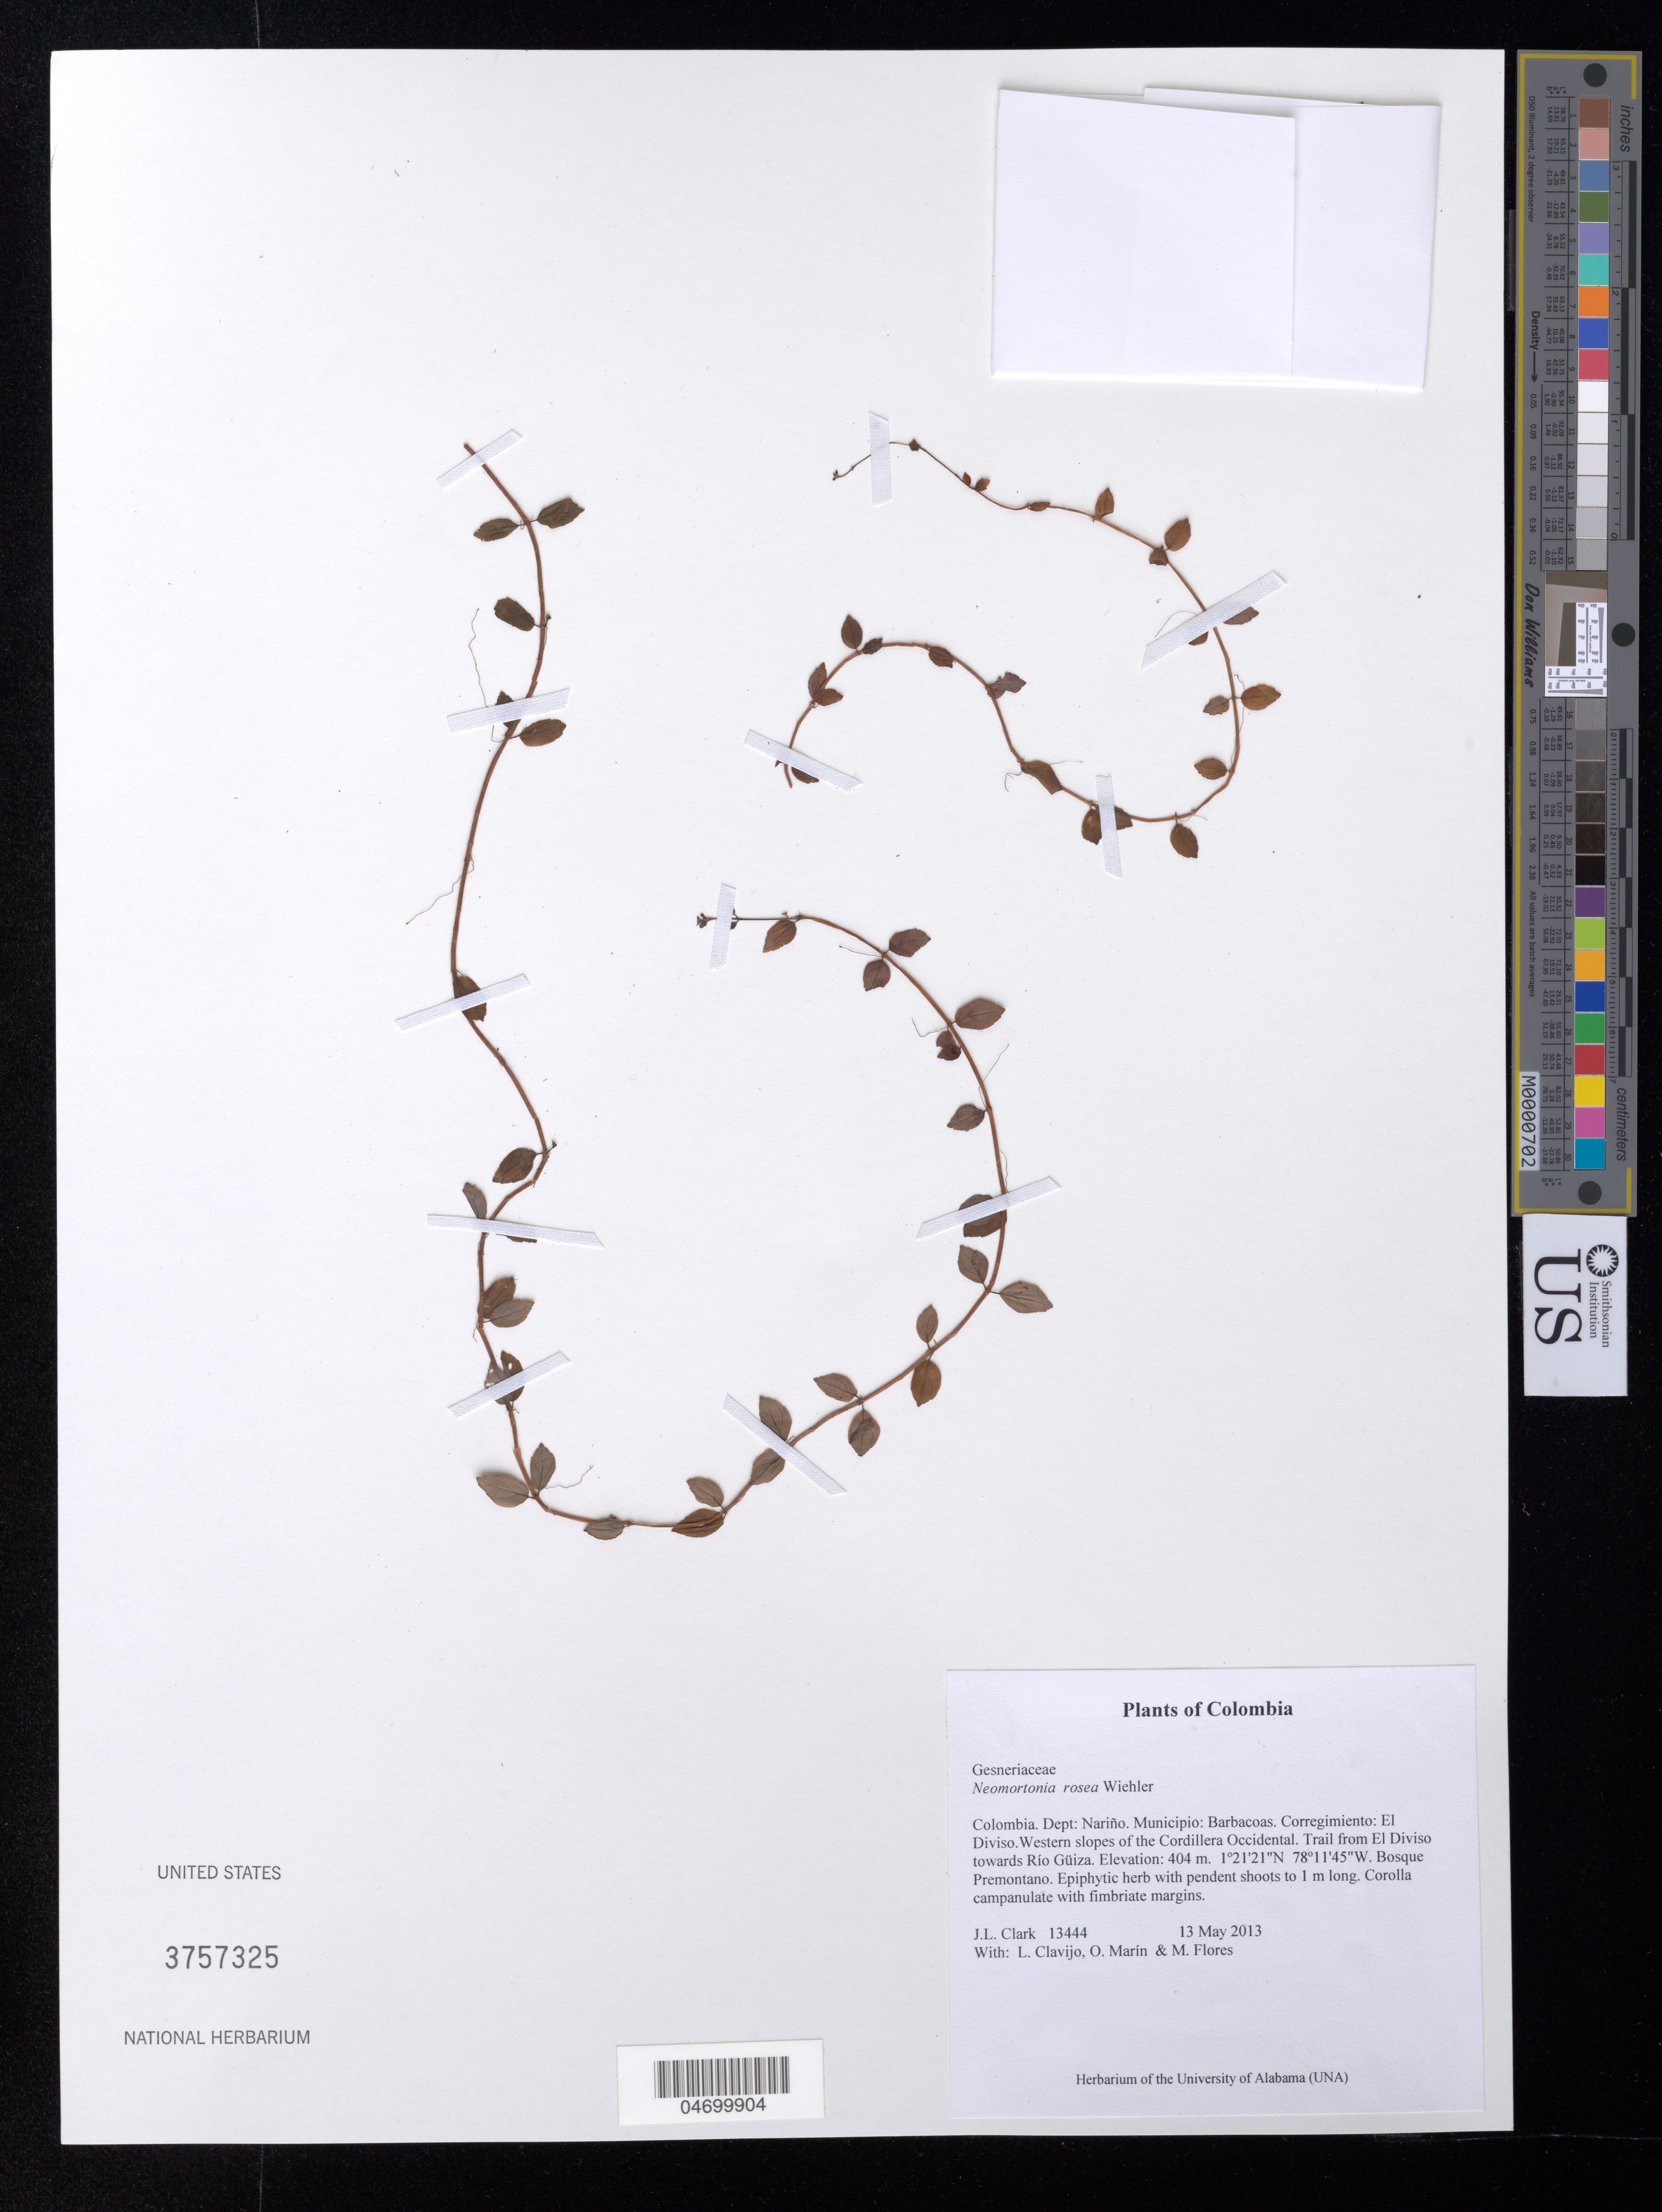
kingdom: Plantae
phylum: Tracheophyta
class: Magnoliopsida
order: Lamiales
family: Gesneriaceae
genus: Neomortonia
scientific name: Neomortonia rosea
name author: Wiehler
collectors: J. L. Clark, L. Clavijo, J. Howieson & M. Flores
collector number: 13444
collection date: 2013-05-13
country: Colombia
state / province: Nariño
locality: Dept: Nariño. Municipio: Barbacoas. Corregimiento: El Diviso. Western slopes of the Cordillera Occidental. Trail from El Diviso towards Río Güiza.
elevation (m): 404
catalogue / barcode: US 3757325